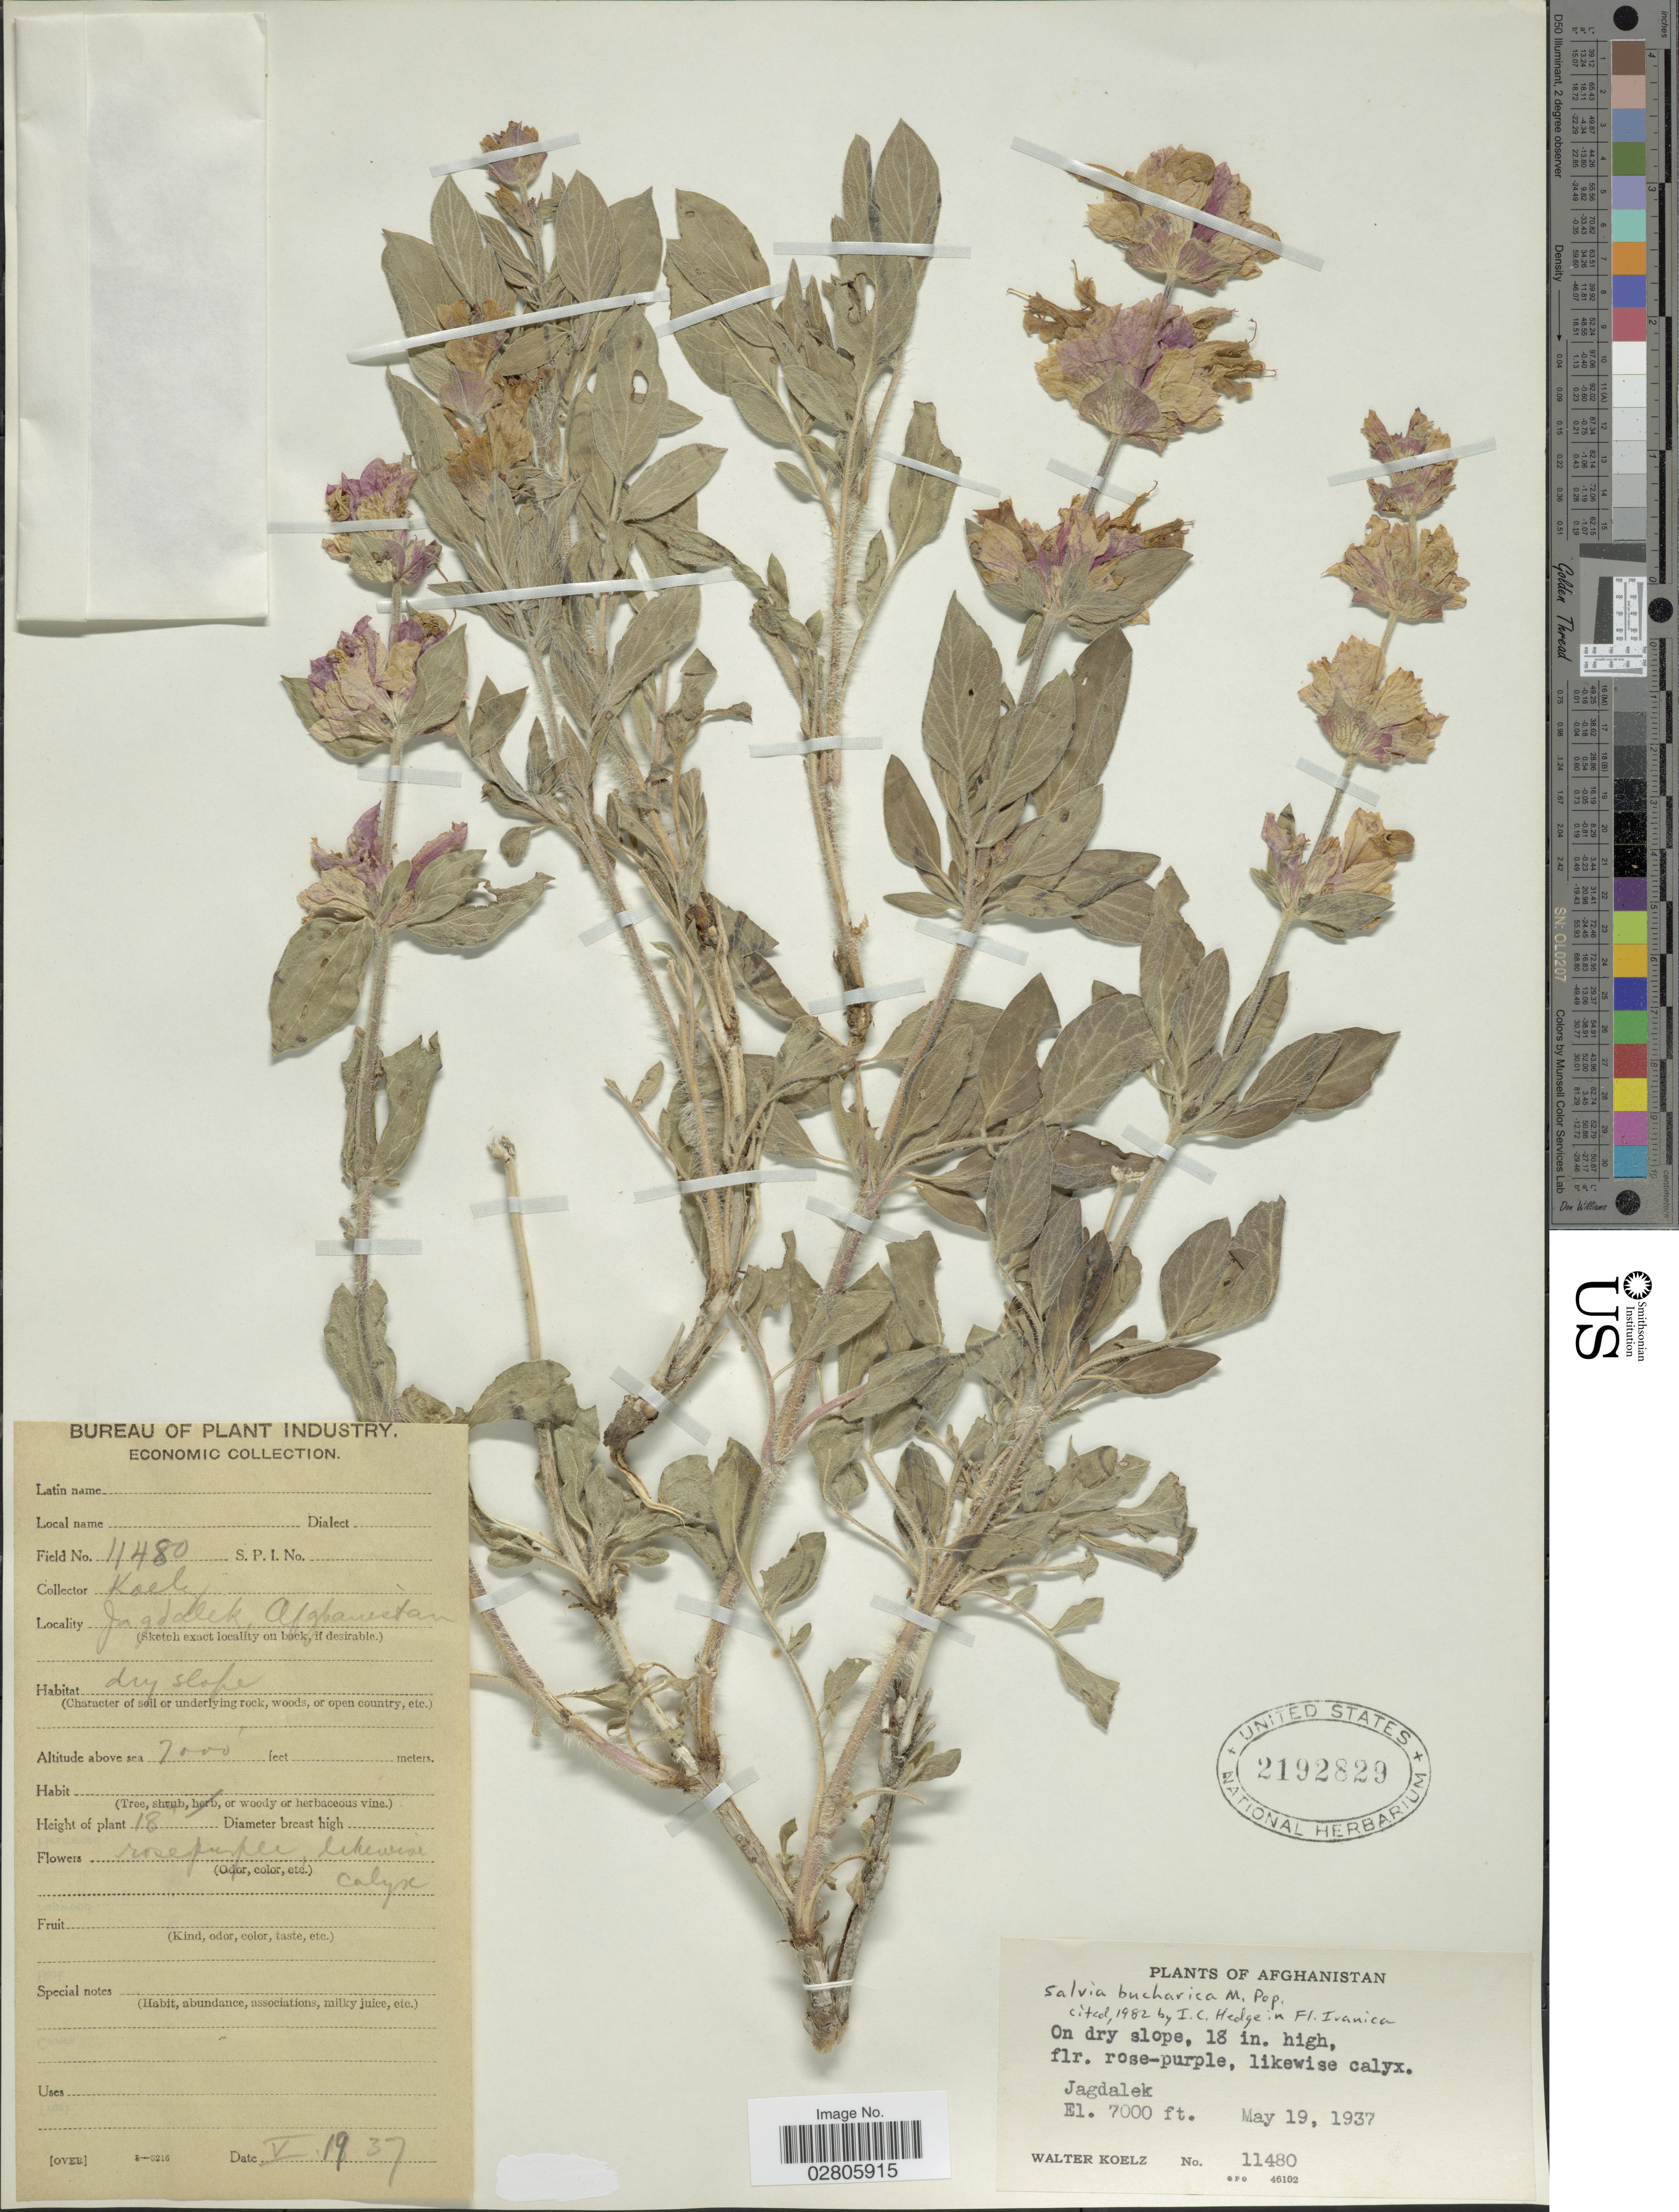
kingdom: Plantae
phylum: Tracheophyta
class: Magnoliopsida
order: Lamiales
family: Lamiaceae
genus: Salvia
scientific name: Salvia bucharica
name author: Popov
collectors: W. N. Koelz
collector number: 11480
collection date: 1937-05-19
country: Afghanistan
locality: Jagdalek.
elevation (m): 2134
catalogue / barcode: US 2192829